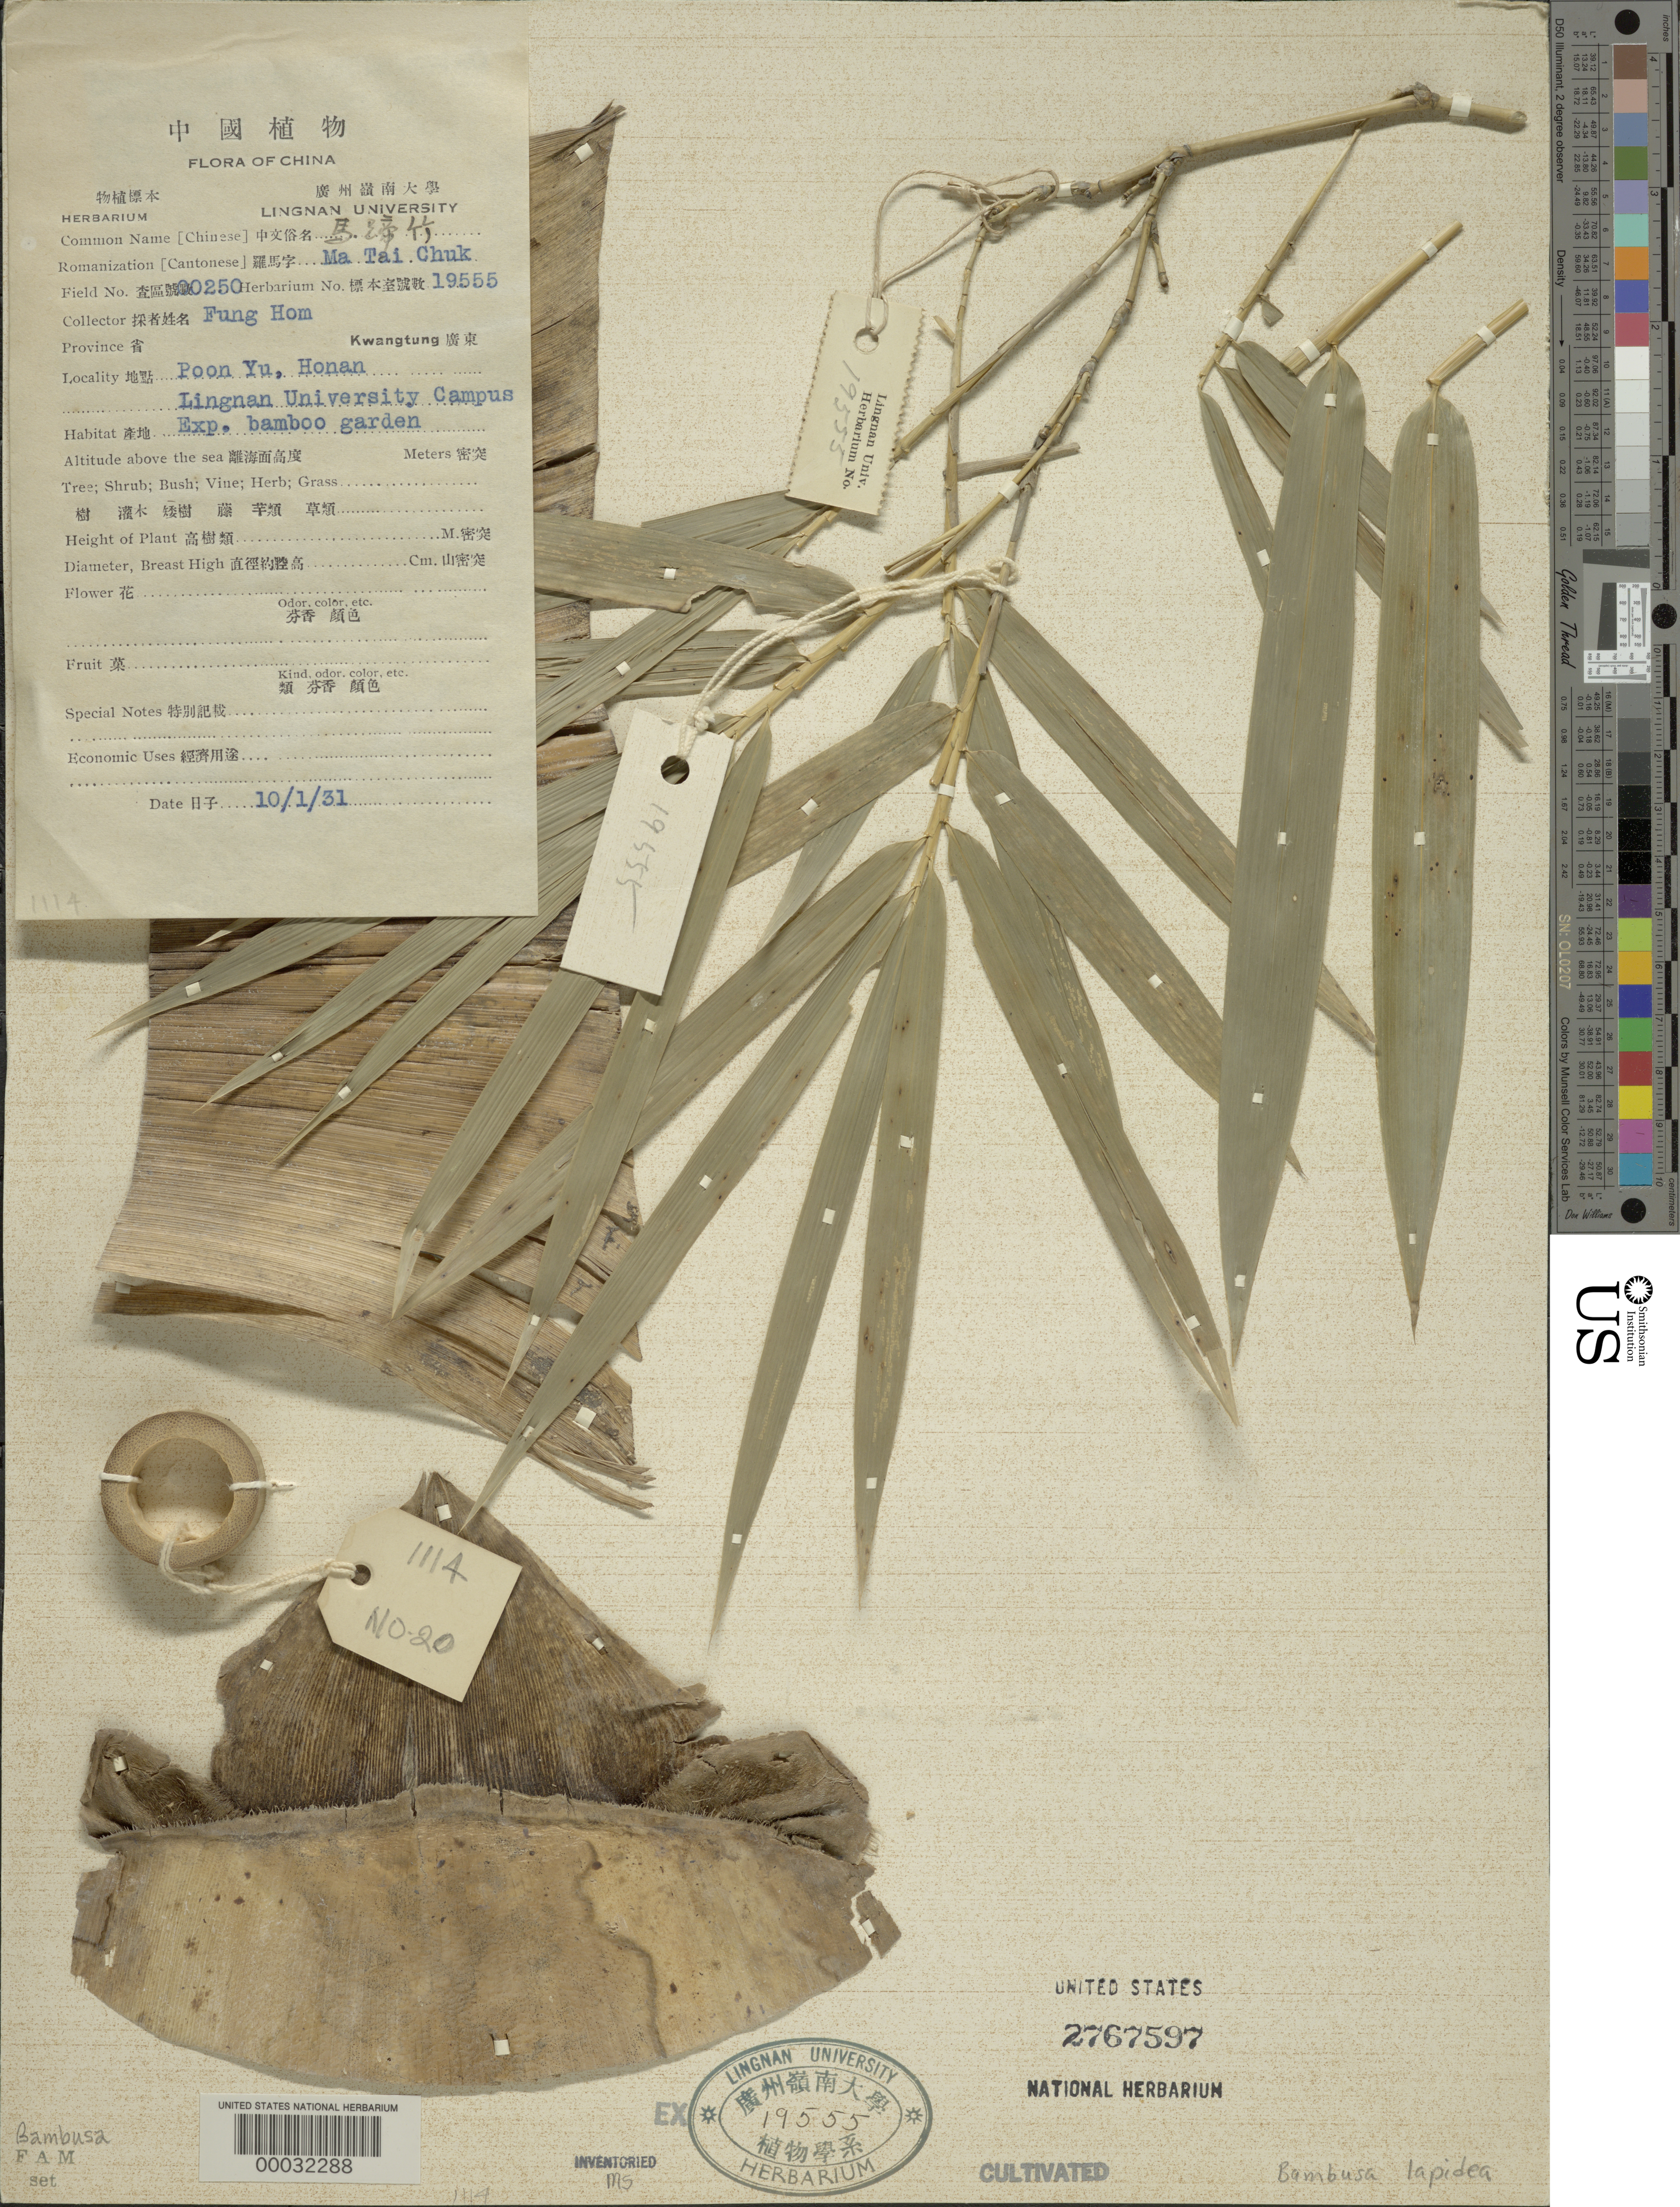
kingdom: Plantae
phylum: Tracheophyta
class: Liliopsida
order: Poales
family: Poaceae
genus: Bambusa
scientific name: Bambusa lapidea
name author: McClure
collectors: H. L. Fung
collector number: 250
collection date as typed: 01 Oct 1931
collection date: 1931-10-01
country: China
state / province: Guangdong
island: Honam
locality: Experimental garden-lingnan university campus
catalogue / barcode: US 2767597